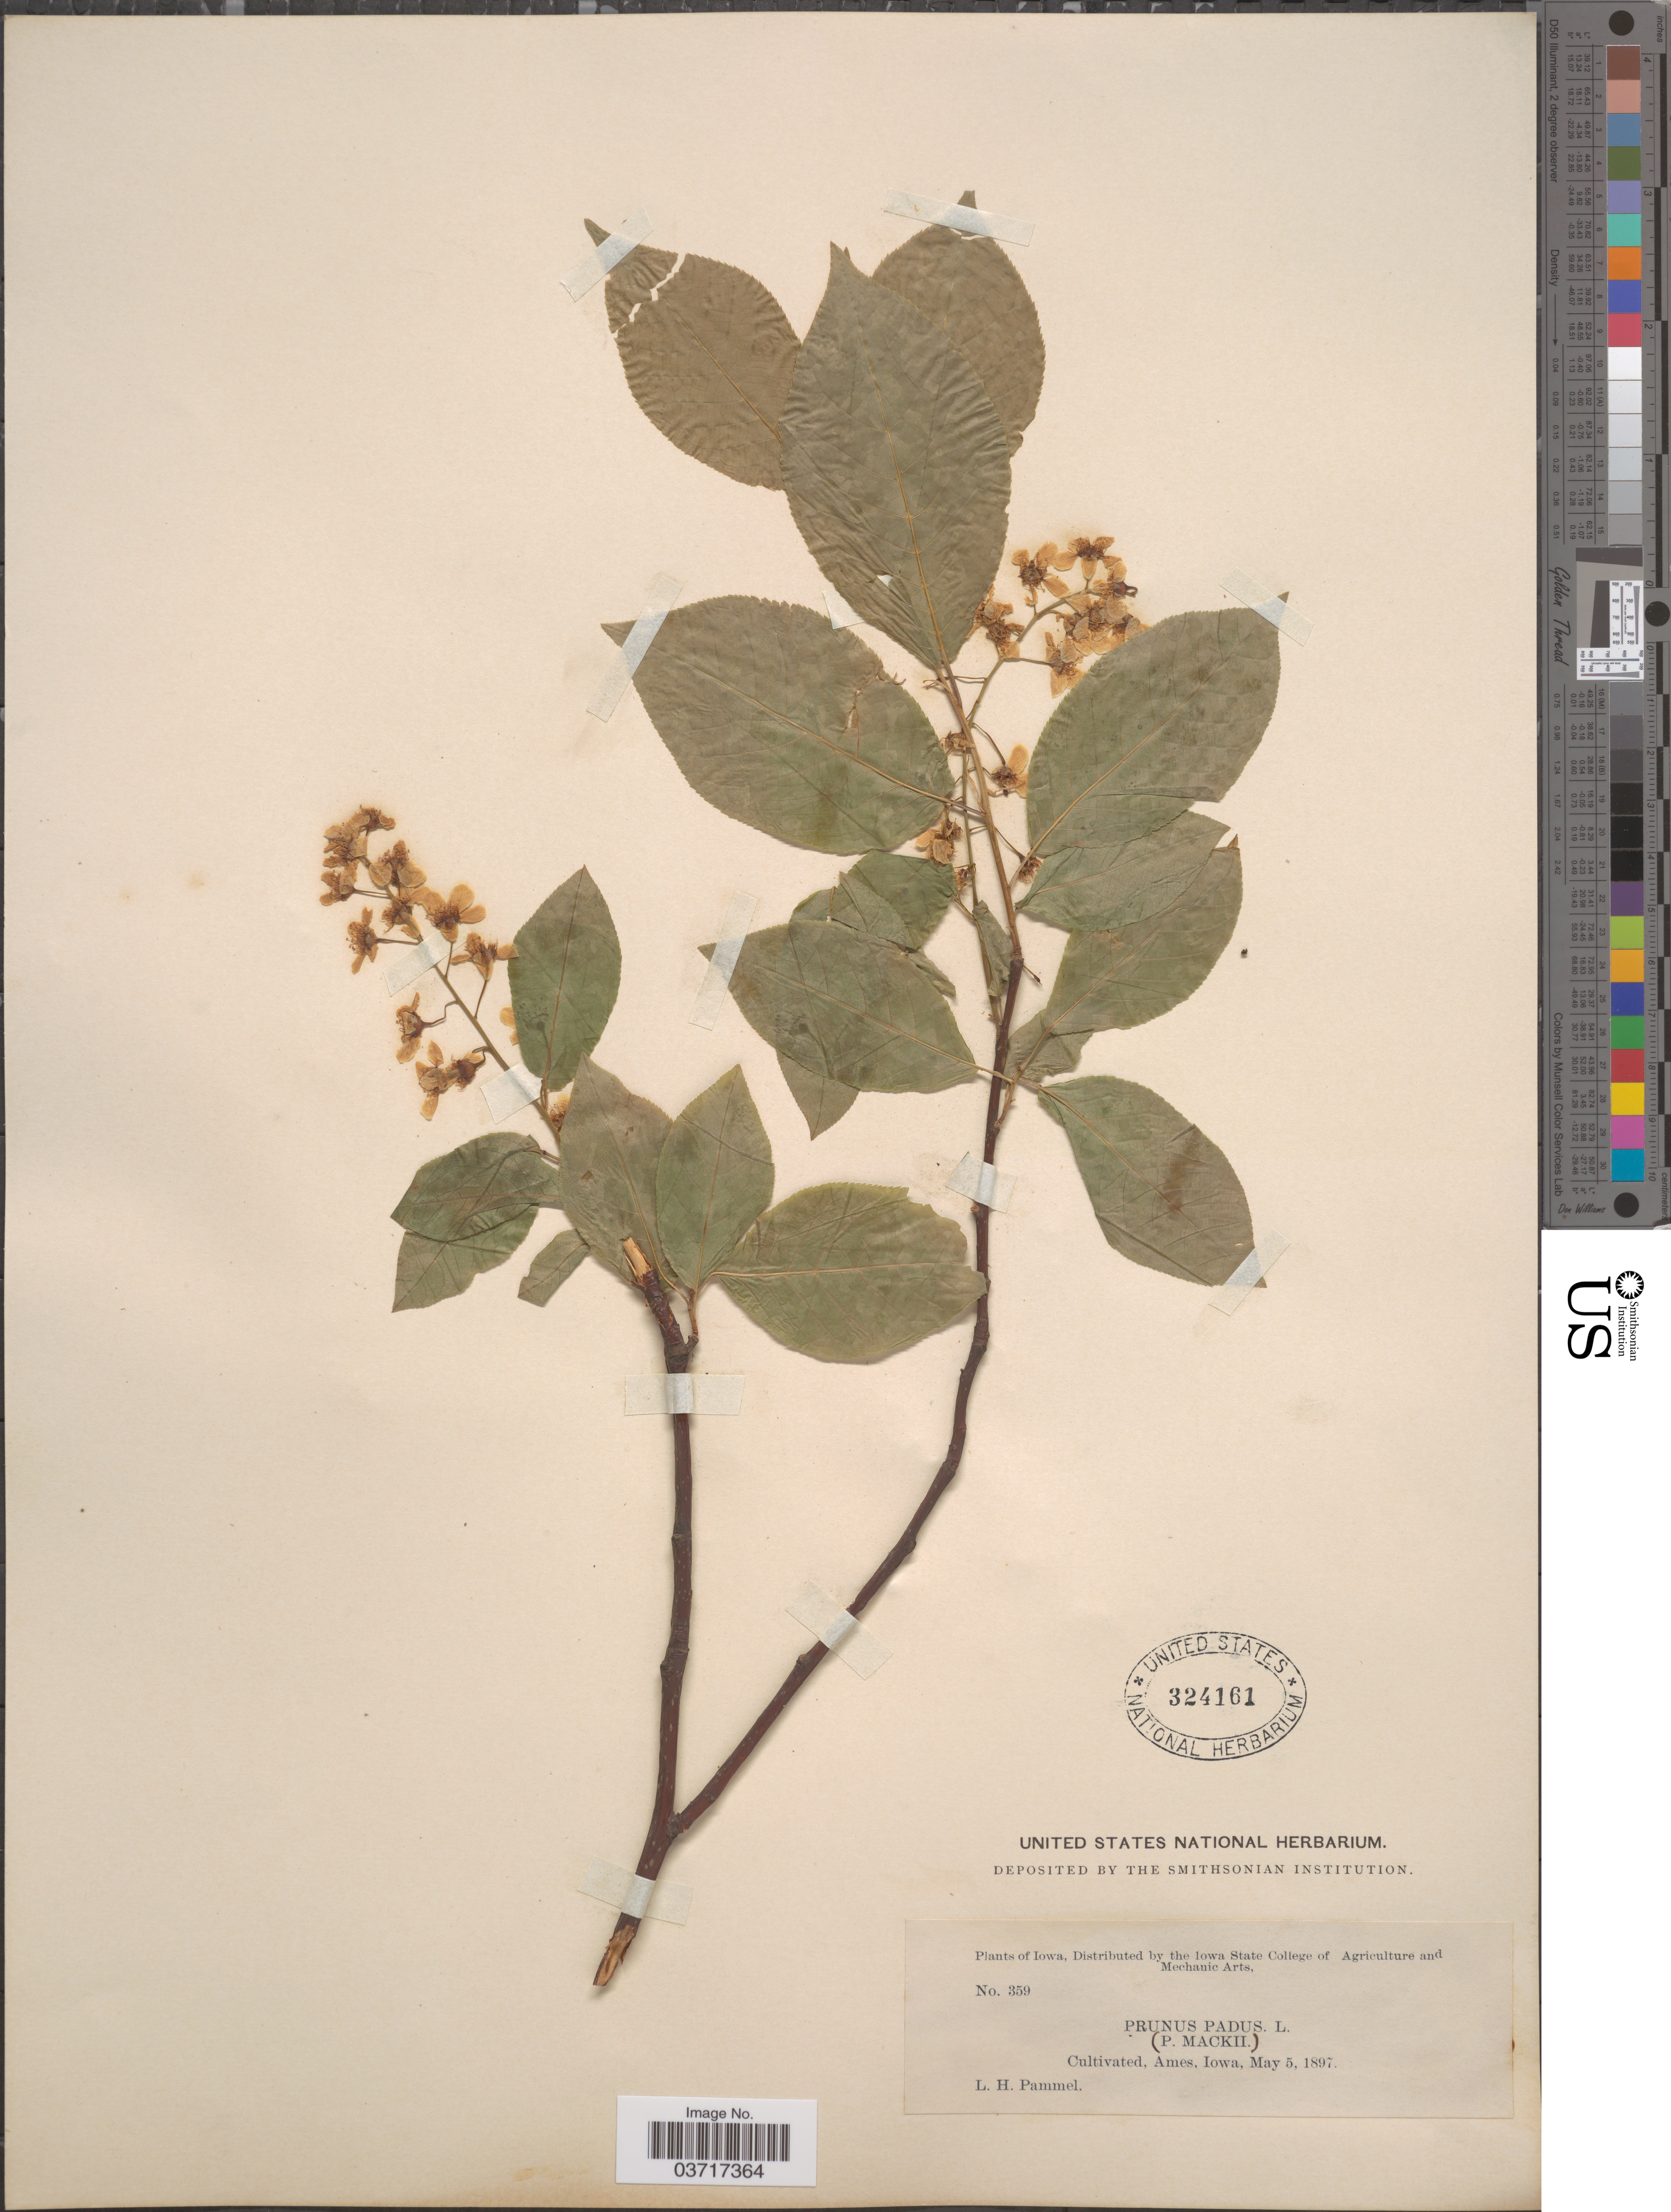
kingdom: Plantae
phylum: Tracheophyta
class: Magnoliopsida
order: Rosales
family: Rosaceae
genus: Prunus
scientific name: Prunus padus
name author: L.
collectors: L. Pammel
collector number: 359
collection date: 1897-05-05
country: United States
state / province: Iowa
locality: Ames.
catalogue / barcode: US 324161